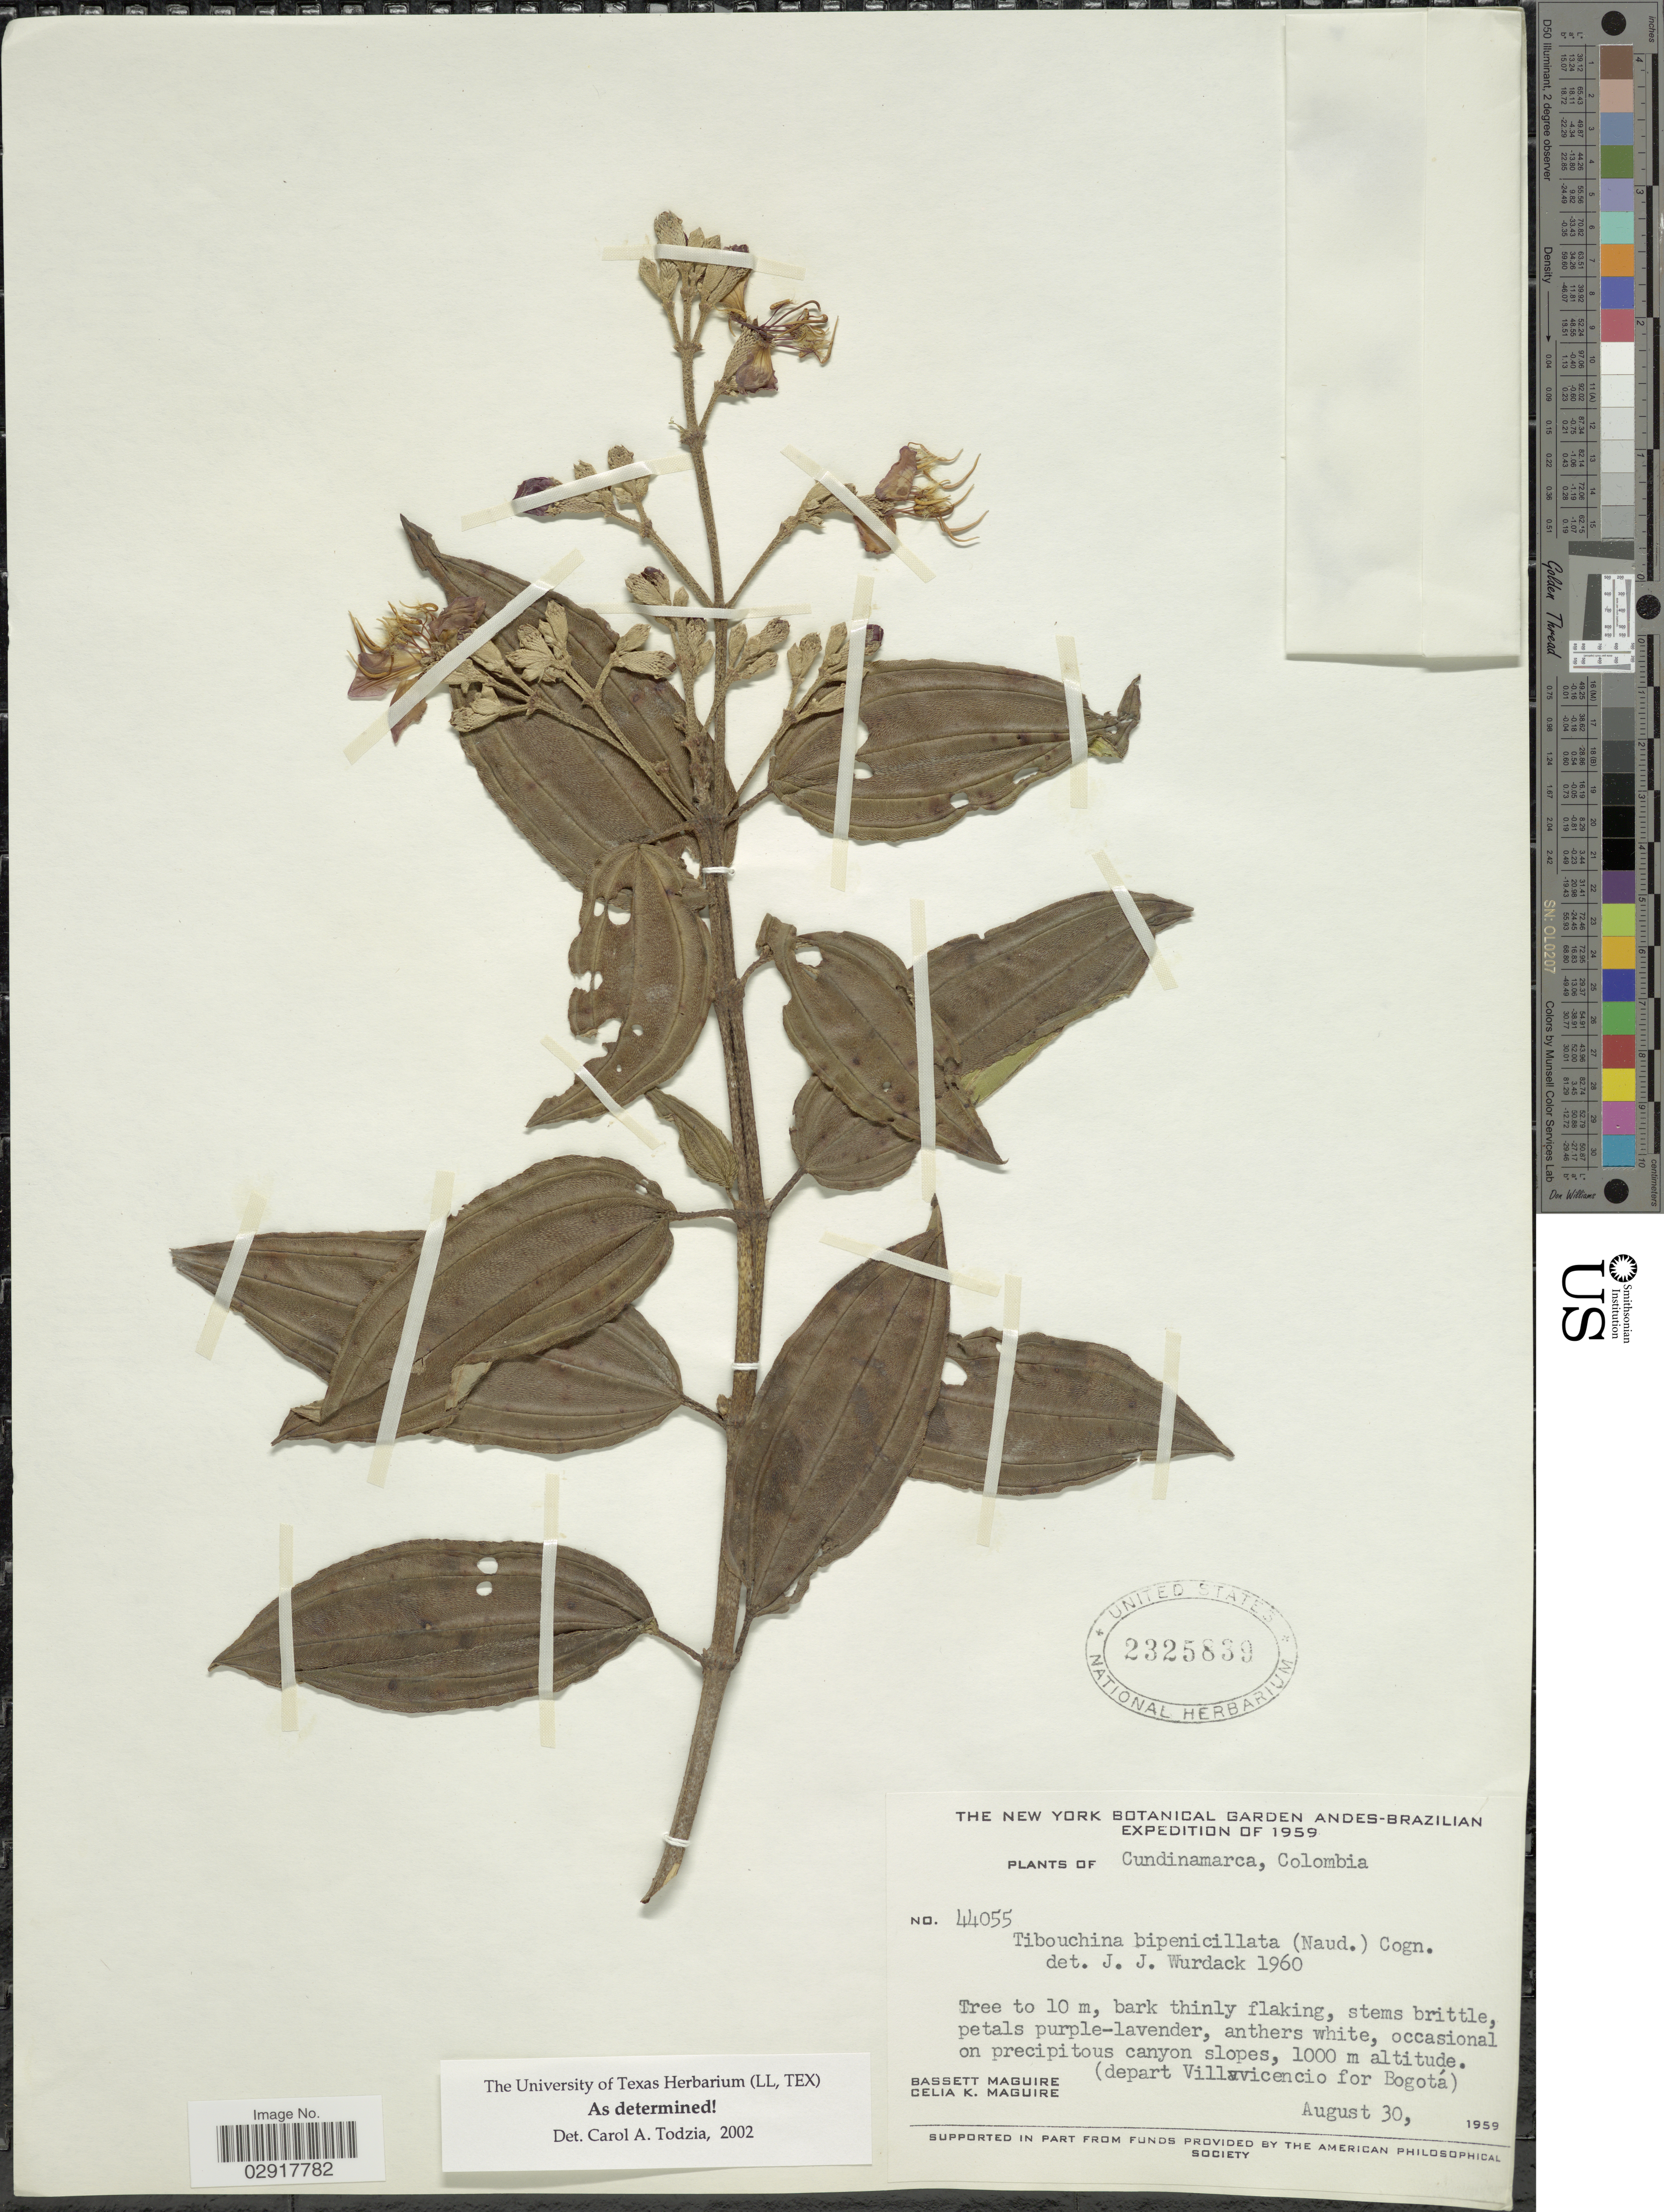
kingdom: Plantae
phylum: Tracheophyta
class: Magnoliopsida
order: Myrtales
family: Melastomataceae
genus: Tibouchina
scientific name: Tibouchina bipenicillata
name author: (Naudin) Cogn.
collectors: B. Maguire & C. K. Maguire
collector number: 44055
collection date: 1959-08-30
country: Colombia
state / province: Cundinamarca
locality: Depart Villavicencio for Bogotá.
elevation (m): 1000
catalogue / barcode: US 2325839